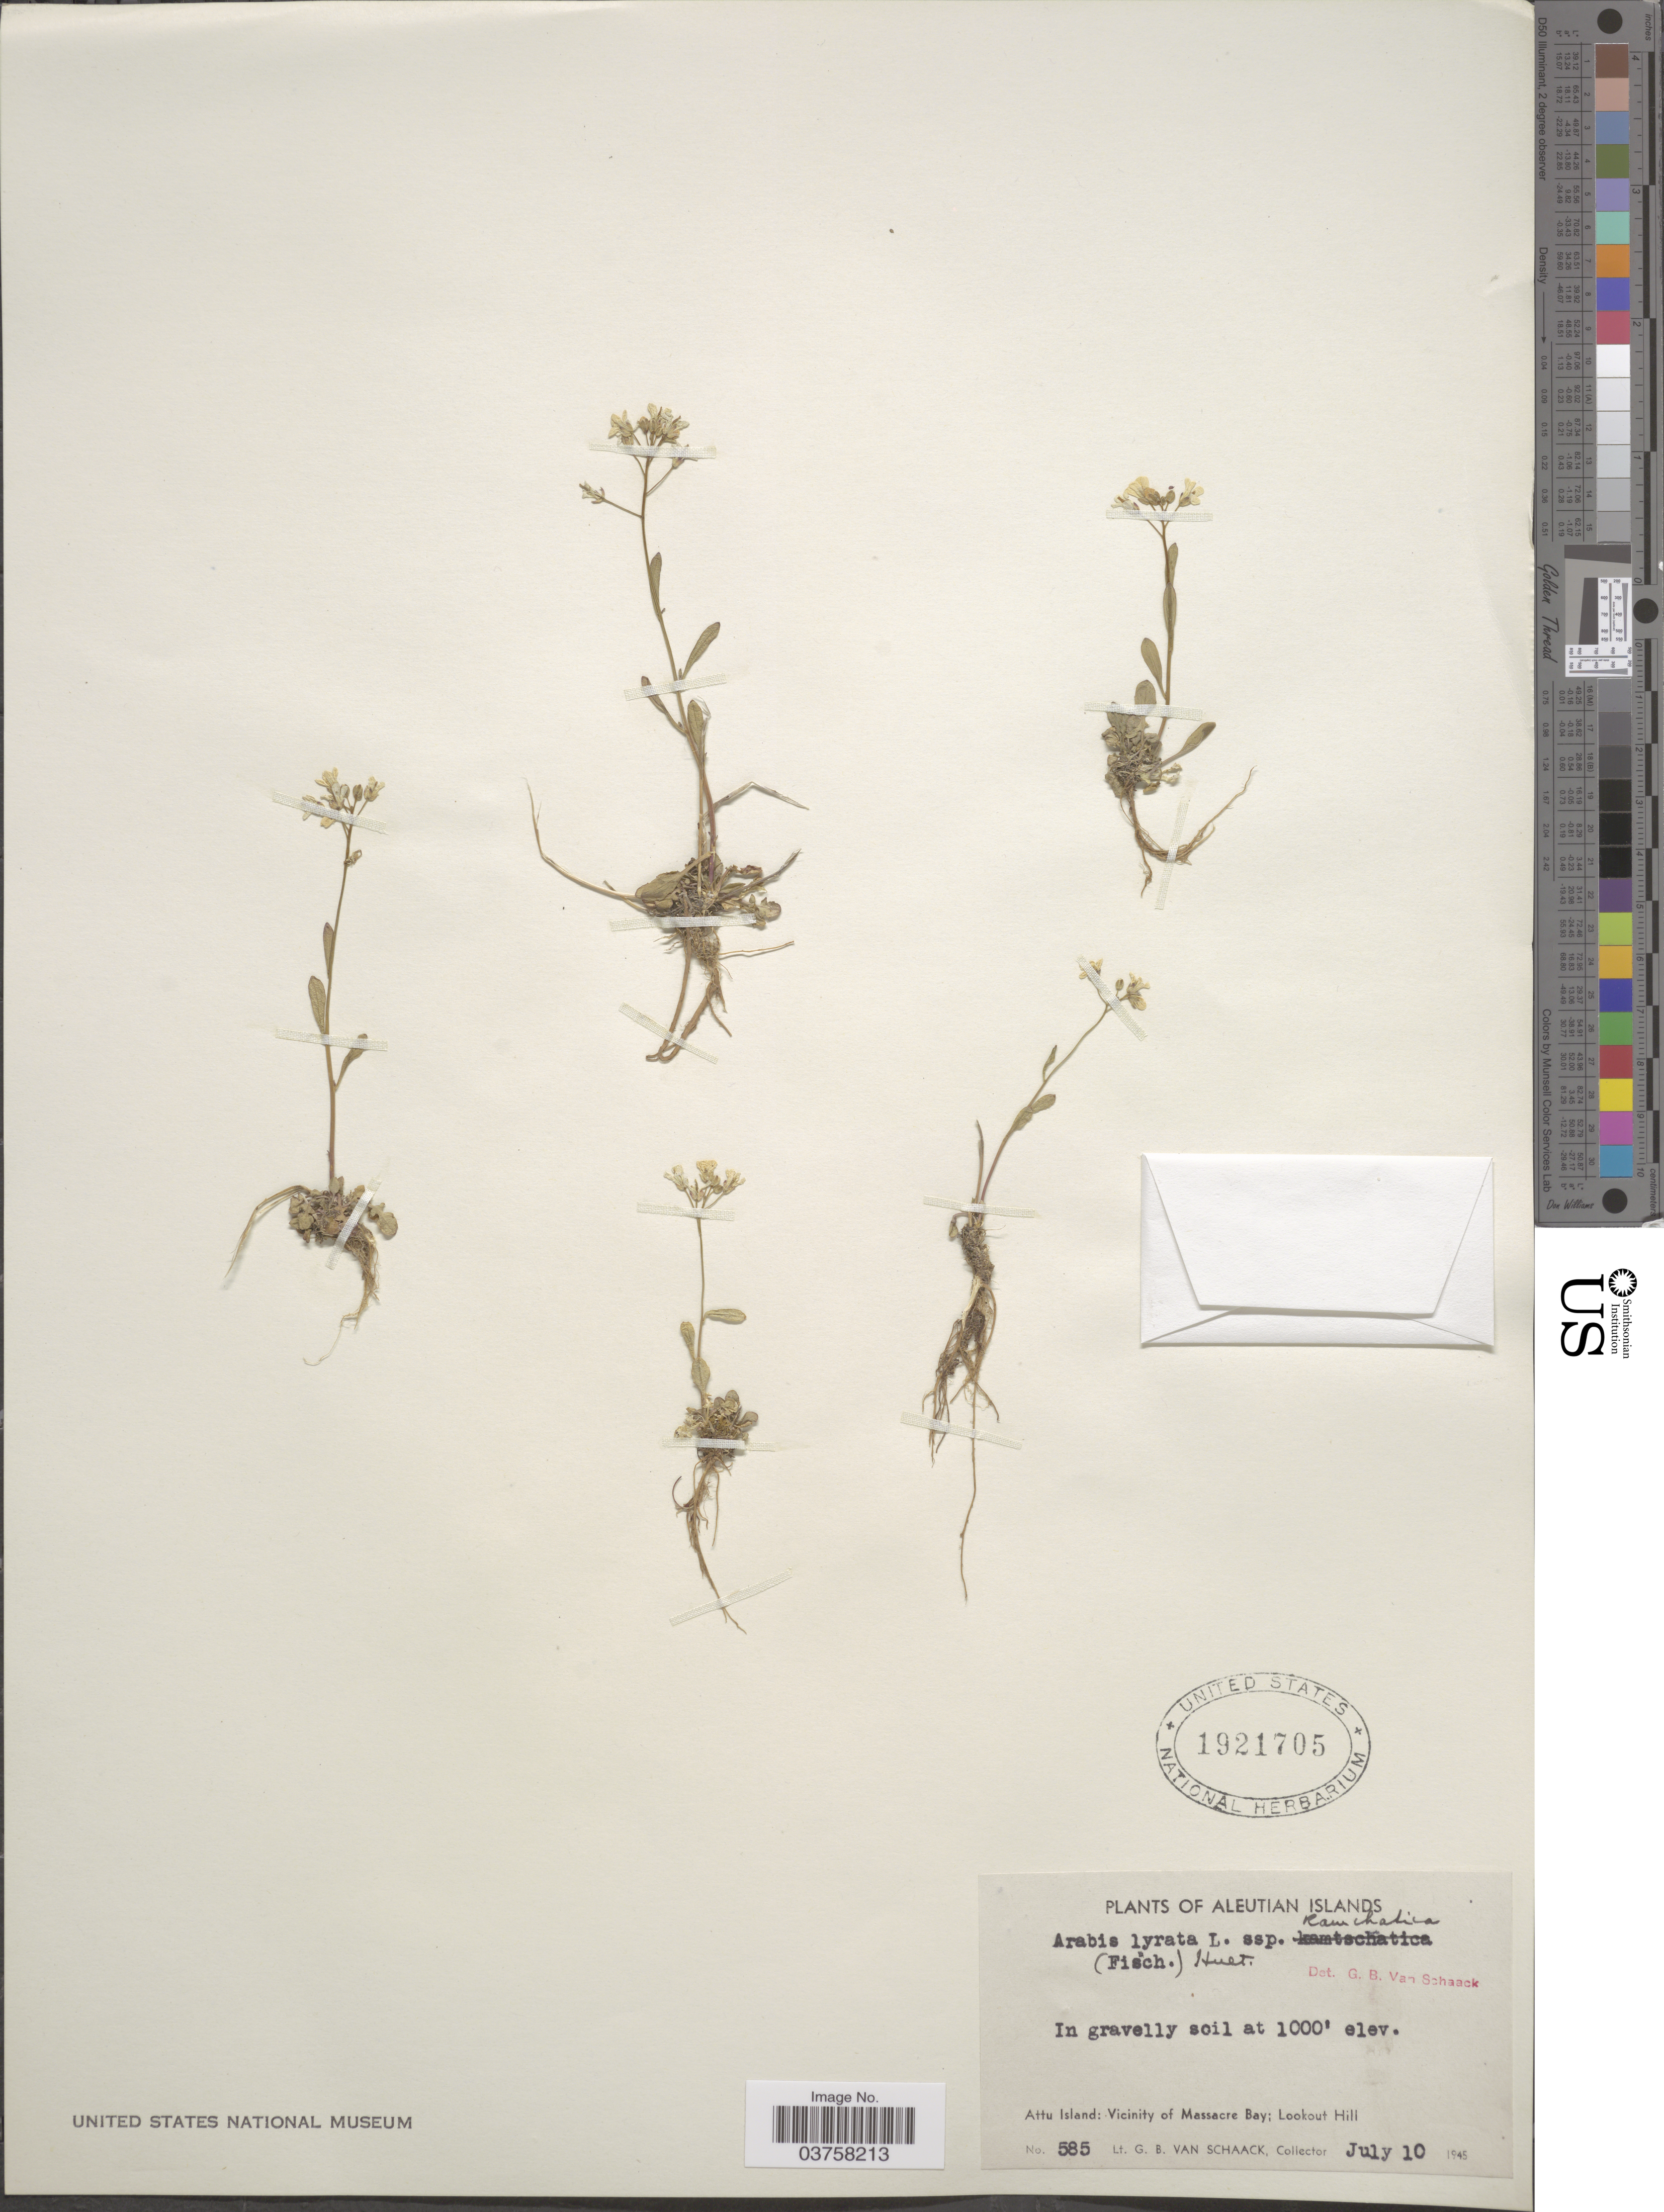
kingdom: Plantae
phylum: Tracheophyta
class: Magnoliopsida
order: Brassicales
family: Brassicaceae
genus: Arabis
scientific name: Arabis lyrata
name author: L.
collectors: G. Van Schaack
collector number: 585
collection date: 1945-07-10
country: United States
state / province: Alaska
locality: Aleutian Islands. Attu Island: Vicinity of Massacre Bay; Lookout Hill.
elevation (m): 305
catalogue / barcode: US 1921705